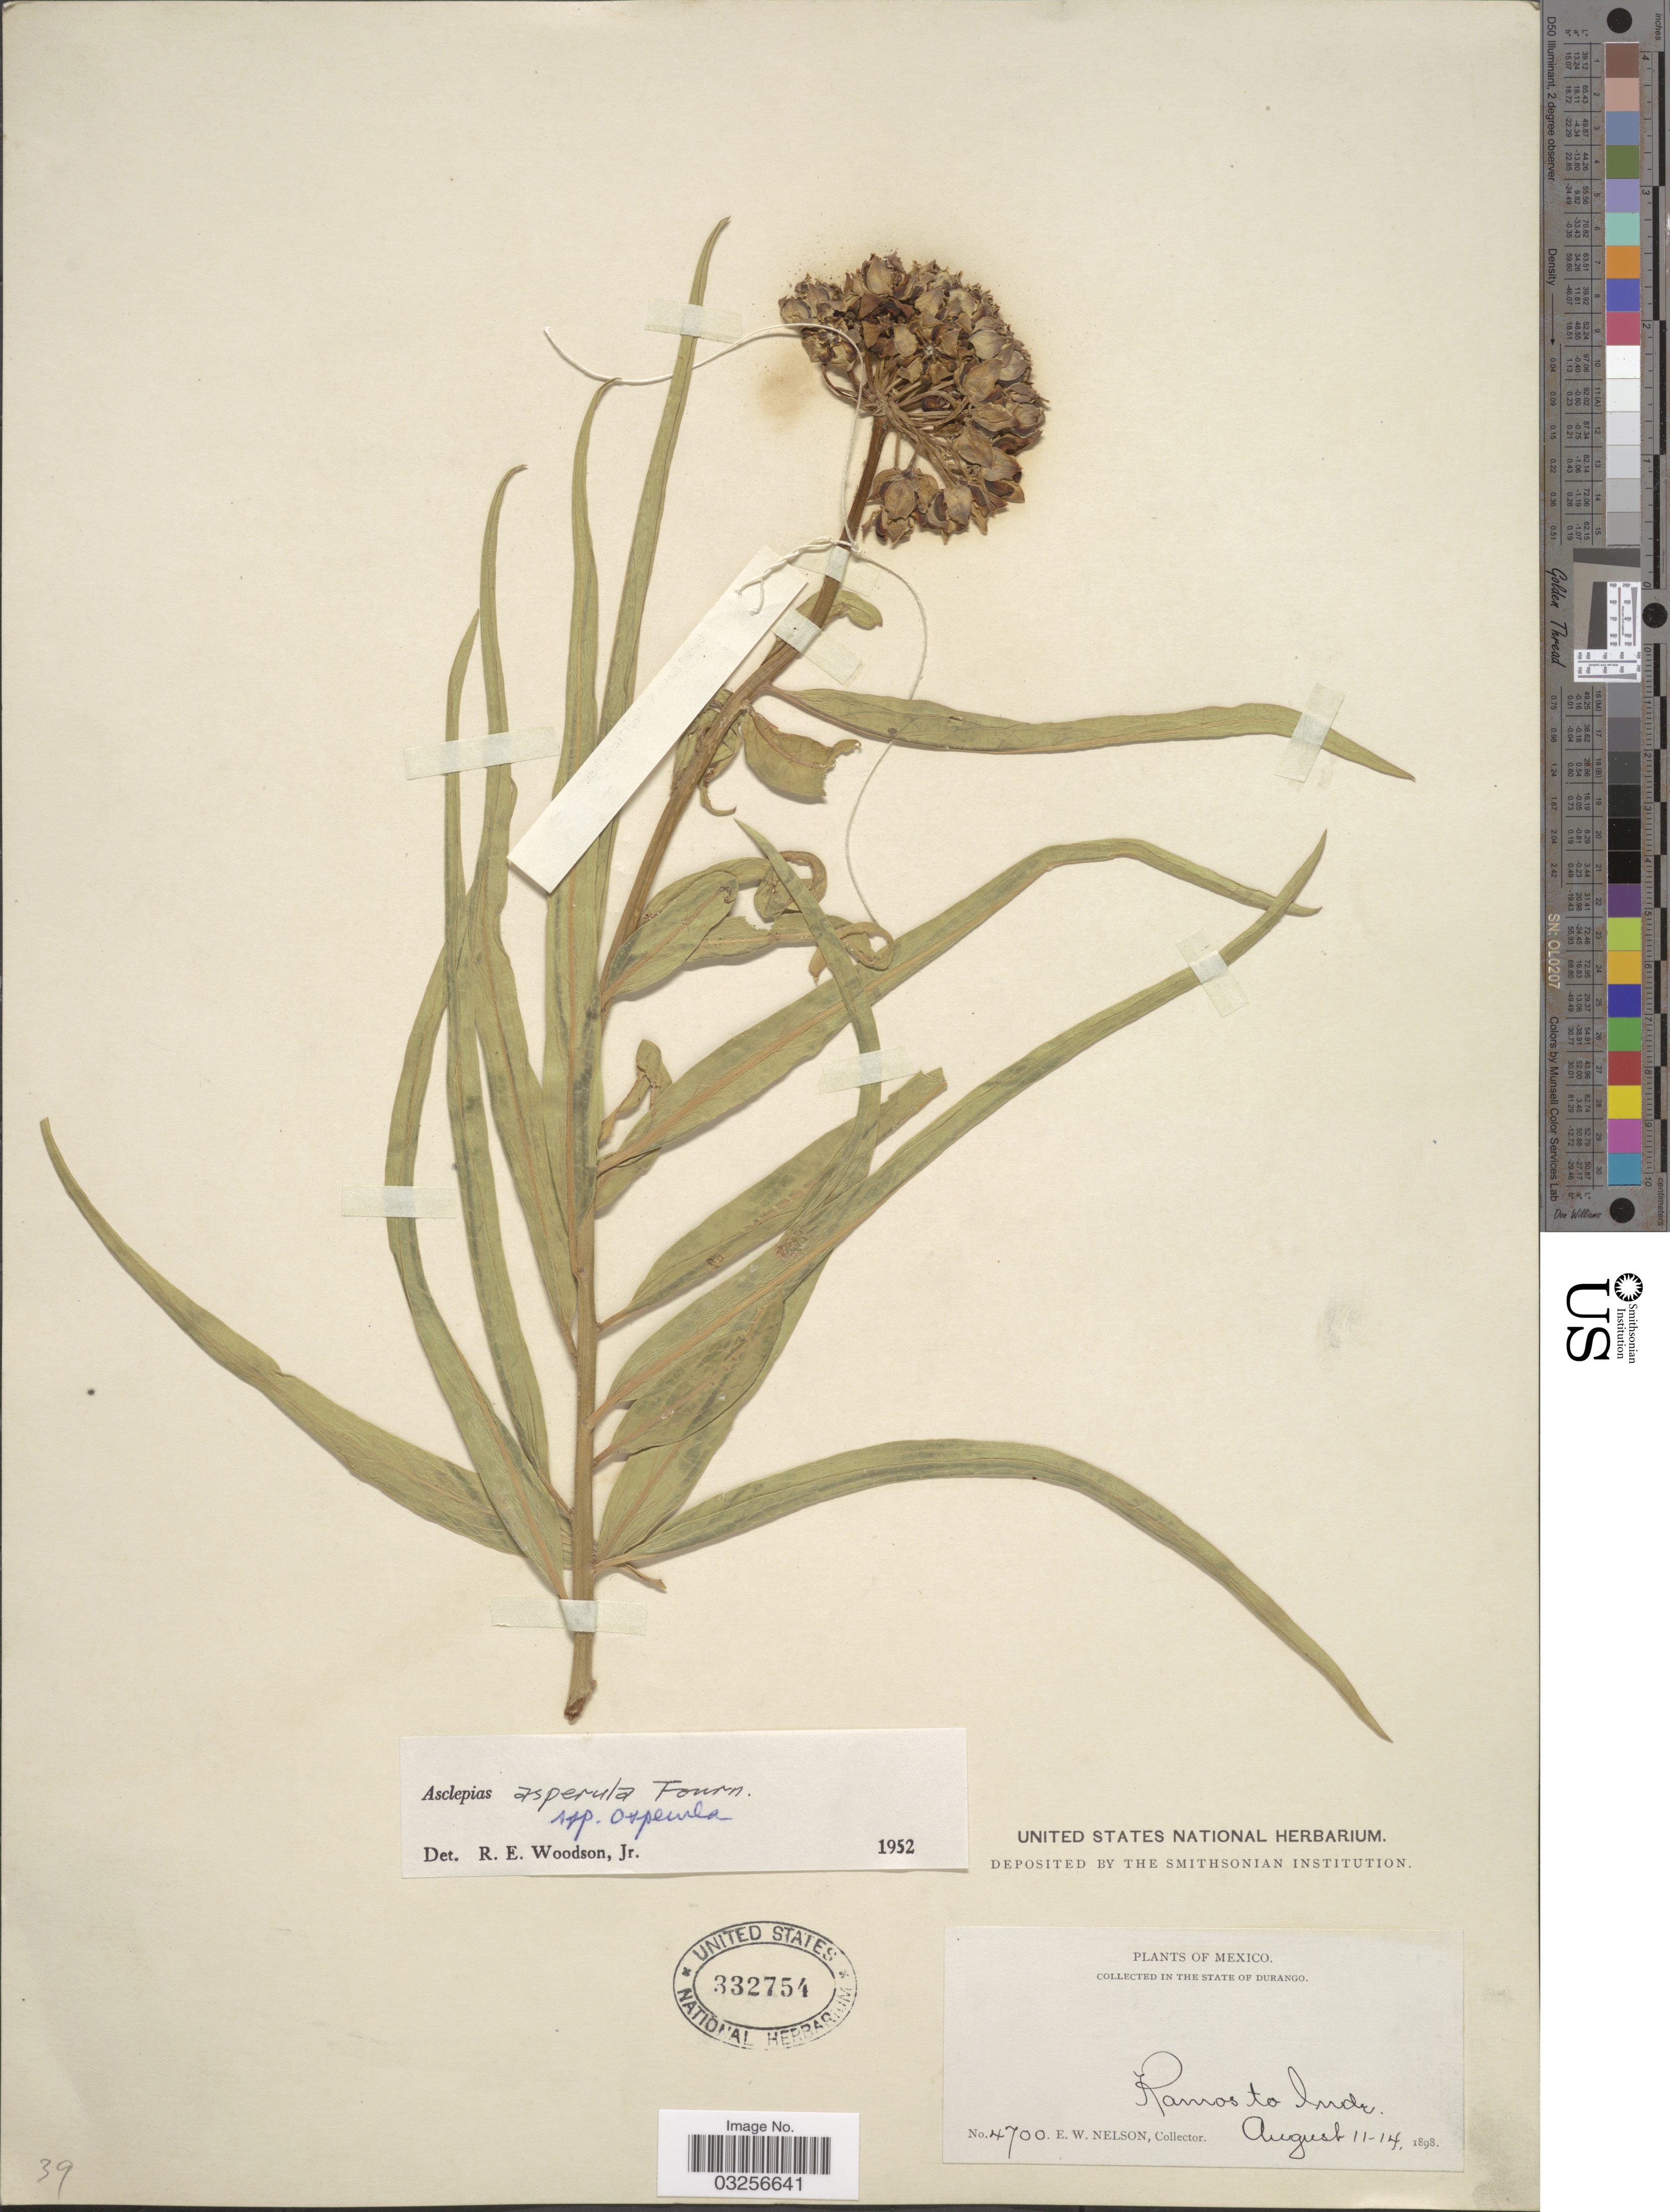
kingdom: Plantae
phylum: Tracheophyta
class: Magnoliopsida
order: Gentianales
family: Apocynaceae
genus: Asclepias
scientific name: Asclepias asperula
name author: (Decne.) Woodson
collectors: E. W. Nelson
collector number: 4700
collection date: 1898-08-11/1898-08-14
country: Mexico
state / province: Durango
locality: Ramos to Inde.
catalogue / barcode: US 332754